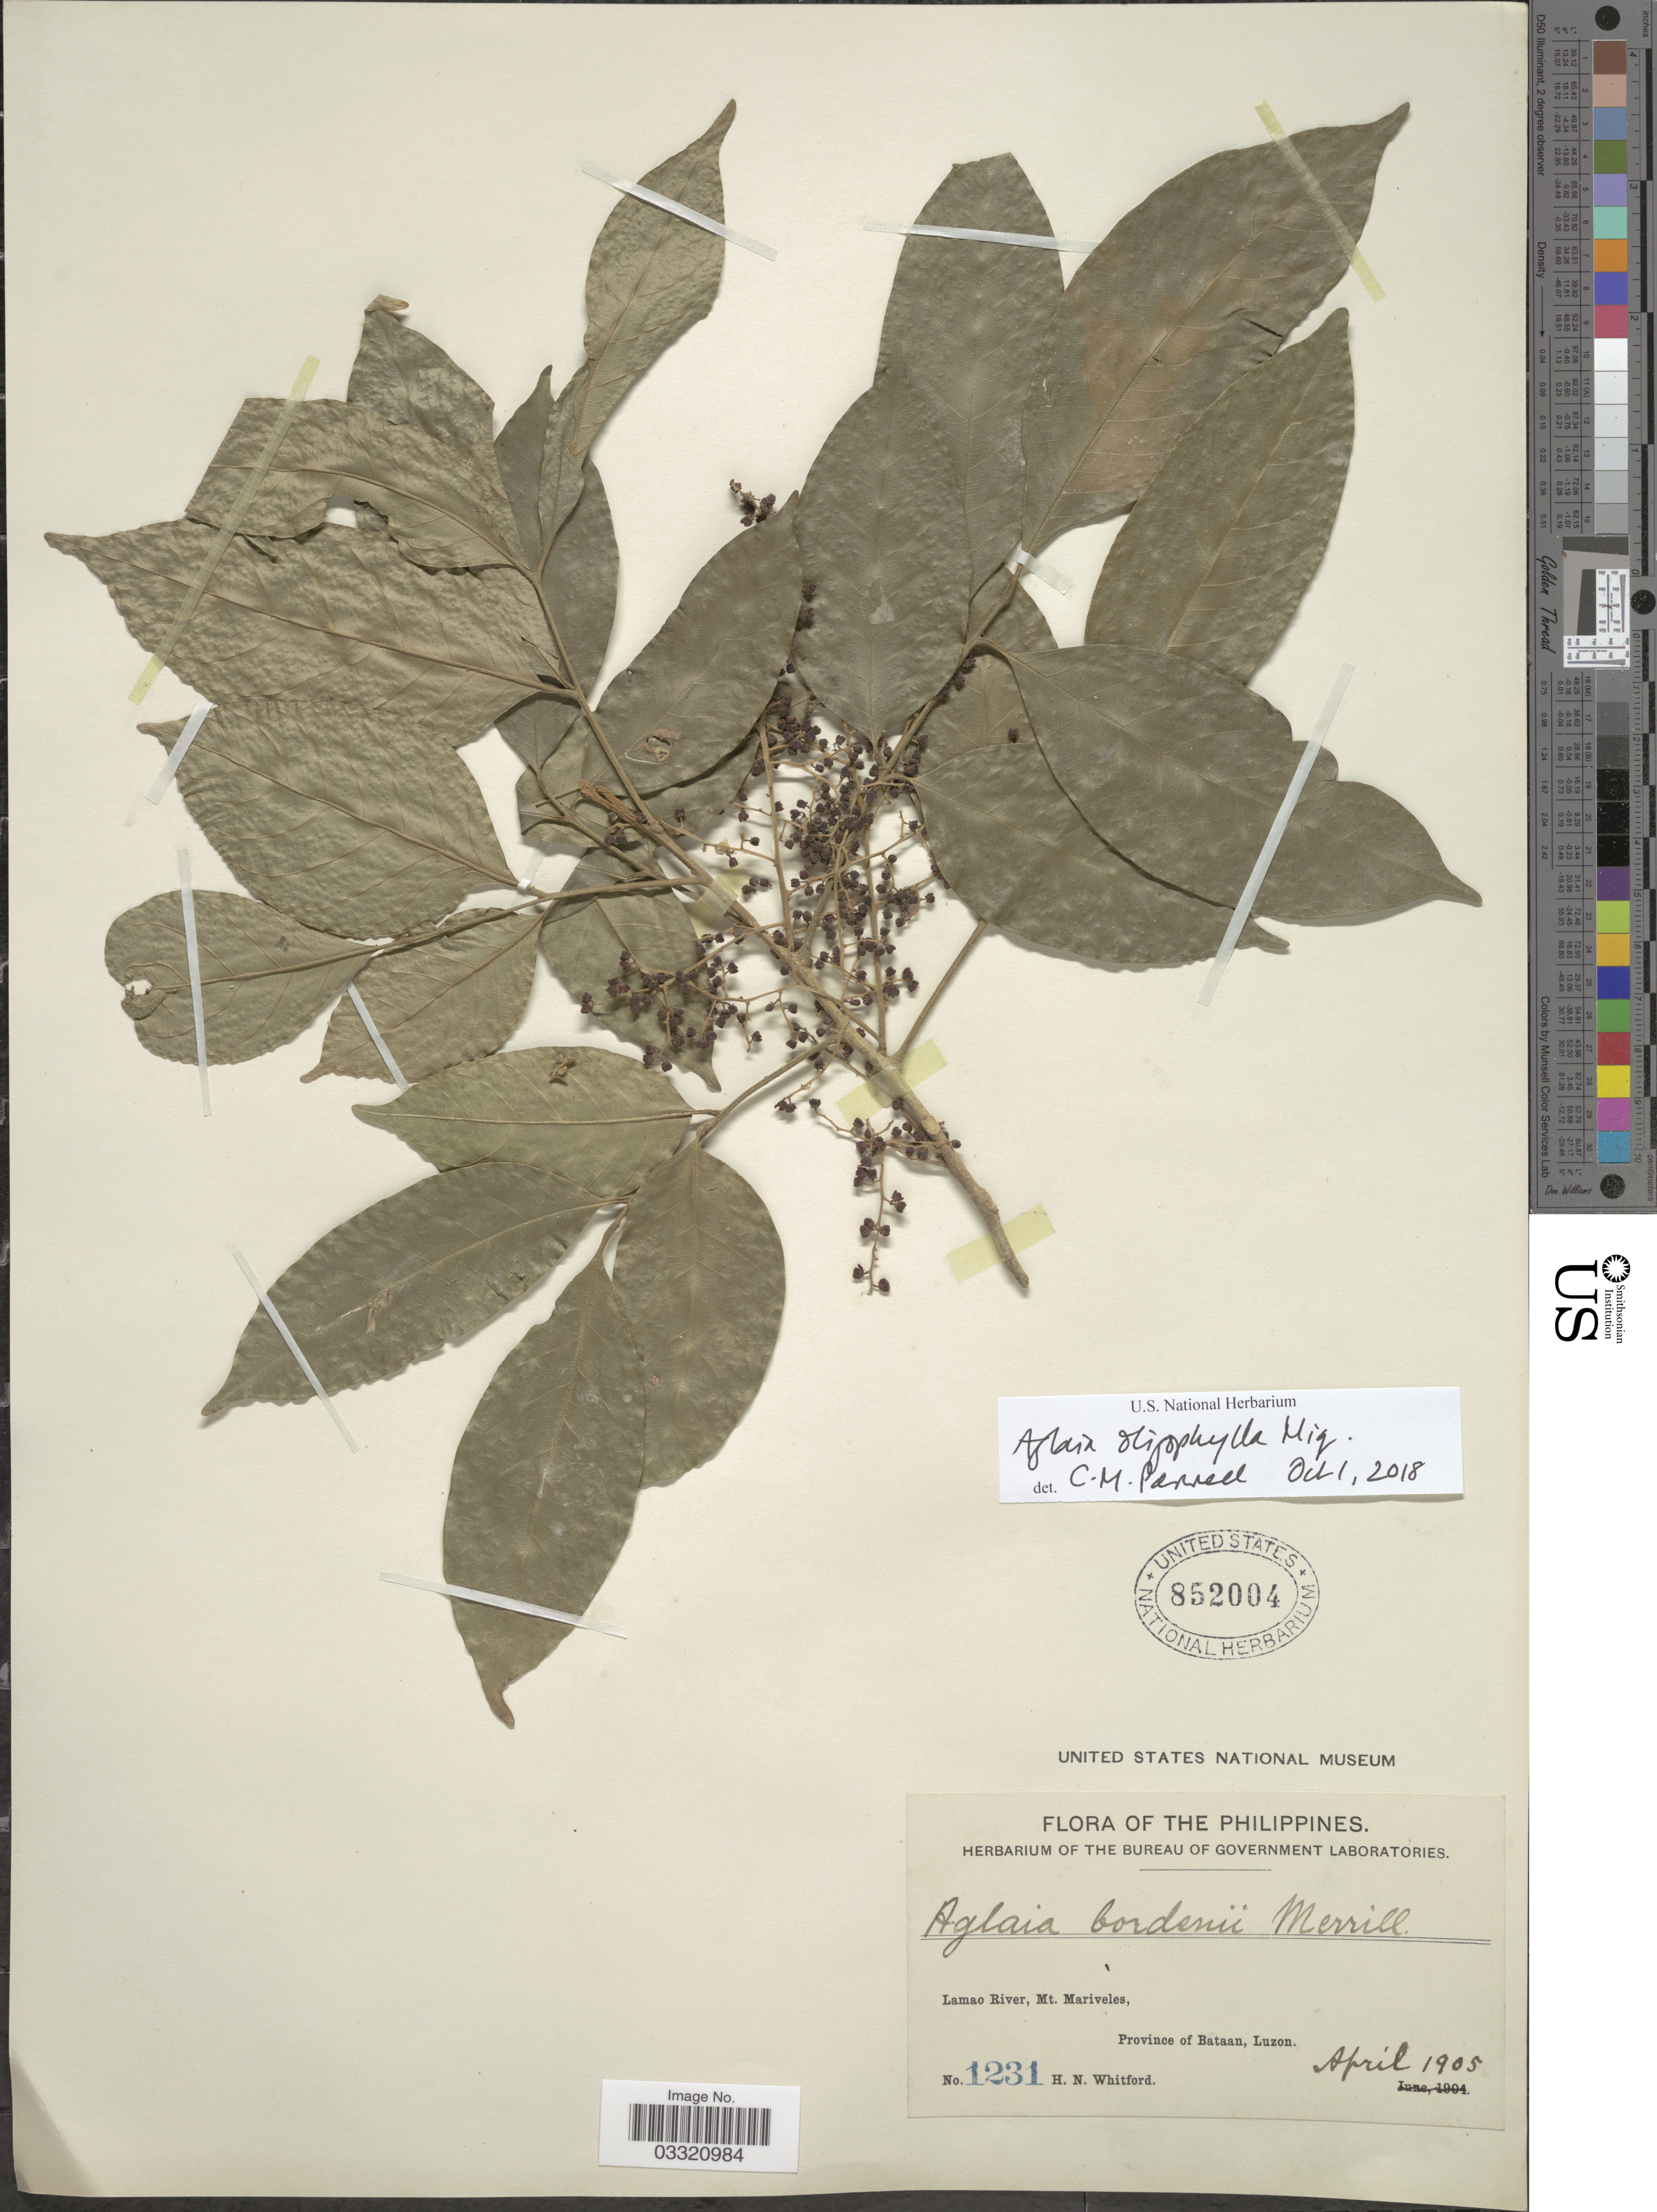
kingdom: Plantae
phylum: Tracheophyta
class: Magnoliopsida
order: Sapindales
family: Meliaceae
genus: Aglaia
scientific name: Aglaia oligophylla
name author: Miq.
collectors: H. N. Whitford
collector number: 1231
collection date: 1905-04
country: Philippines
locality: Lamao River, Mt. Mariveles, Province of Bataan, Luzon.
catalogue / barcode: US 852004